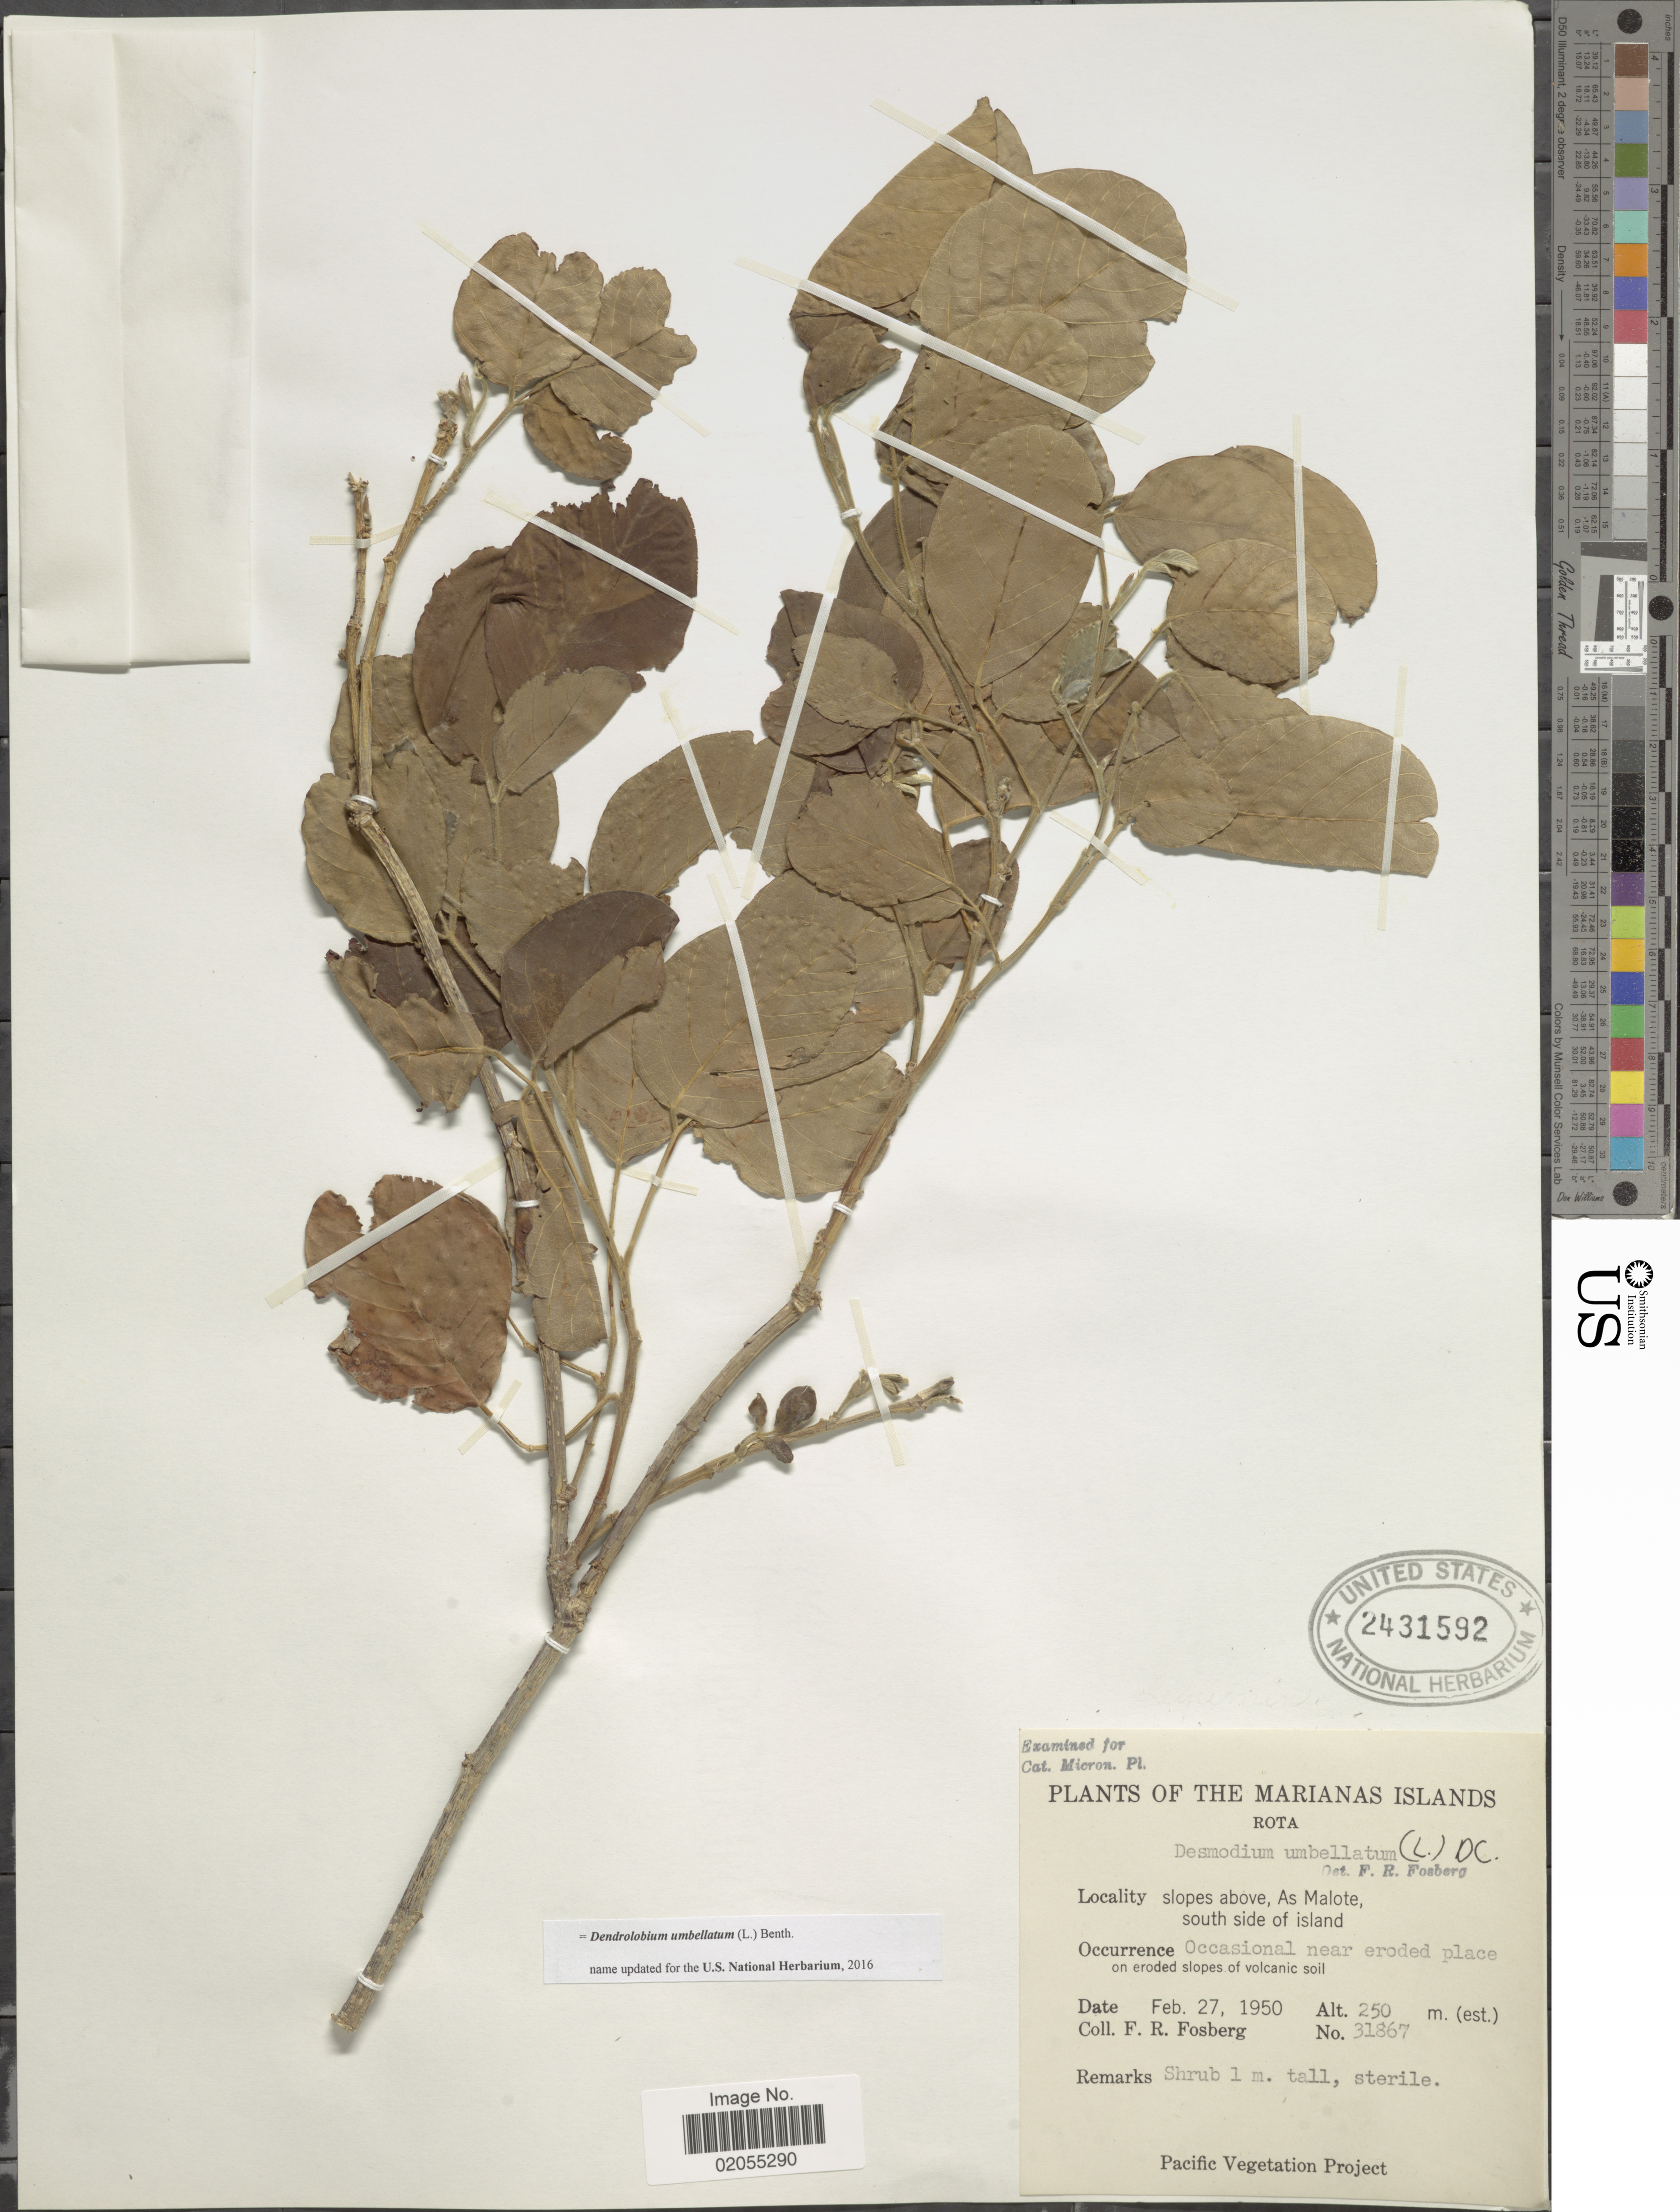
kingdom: Plantae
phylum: Tracheophyta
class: Magnoliopsida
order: Fabales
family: Fabaceae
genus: Dendrolobium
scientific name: Dendrolobium umbellatum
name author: (L.) Benth.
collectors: F. R. Fosberg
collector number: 31867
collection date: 1950-02-27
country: Northern Mariana Islands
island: Rota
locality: Rota, slopes above, As Malote, south side of island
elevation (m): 250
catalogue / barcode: US 2431592